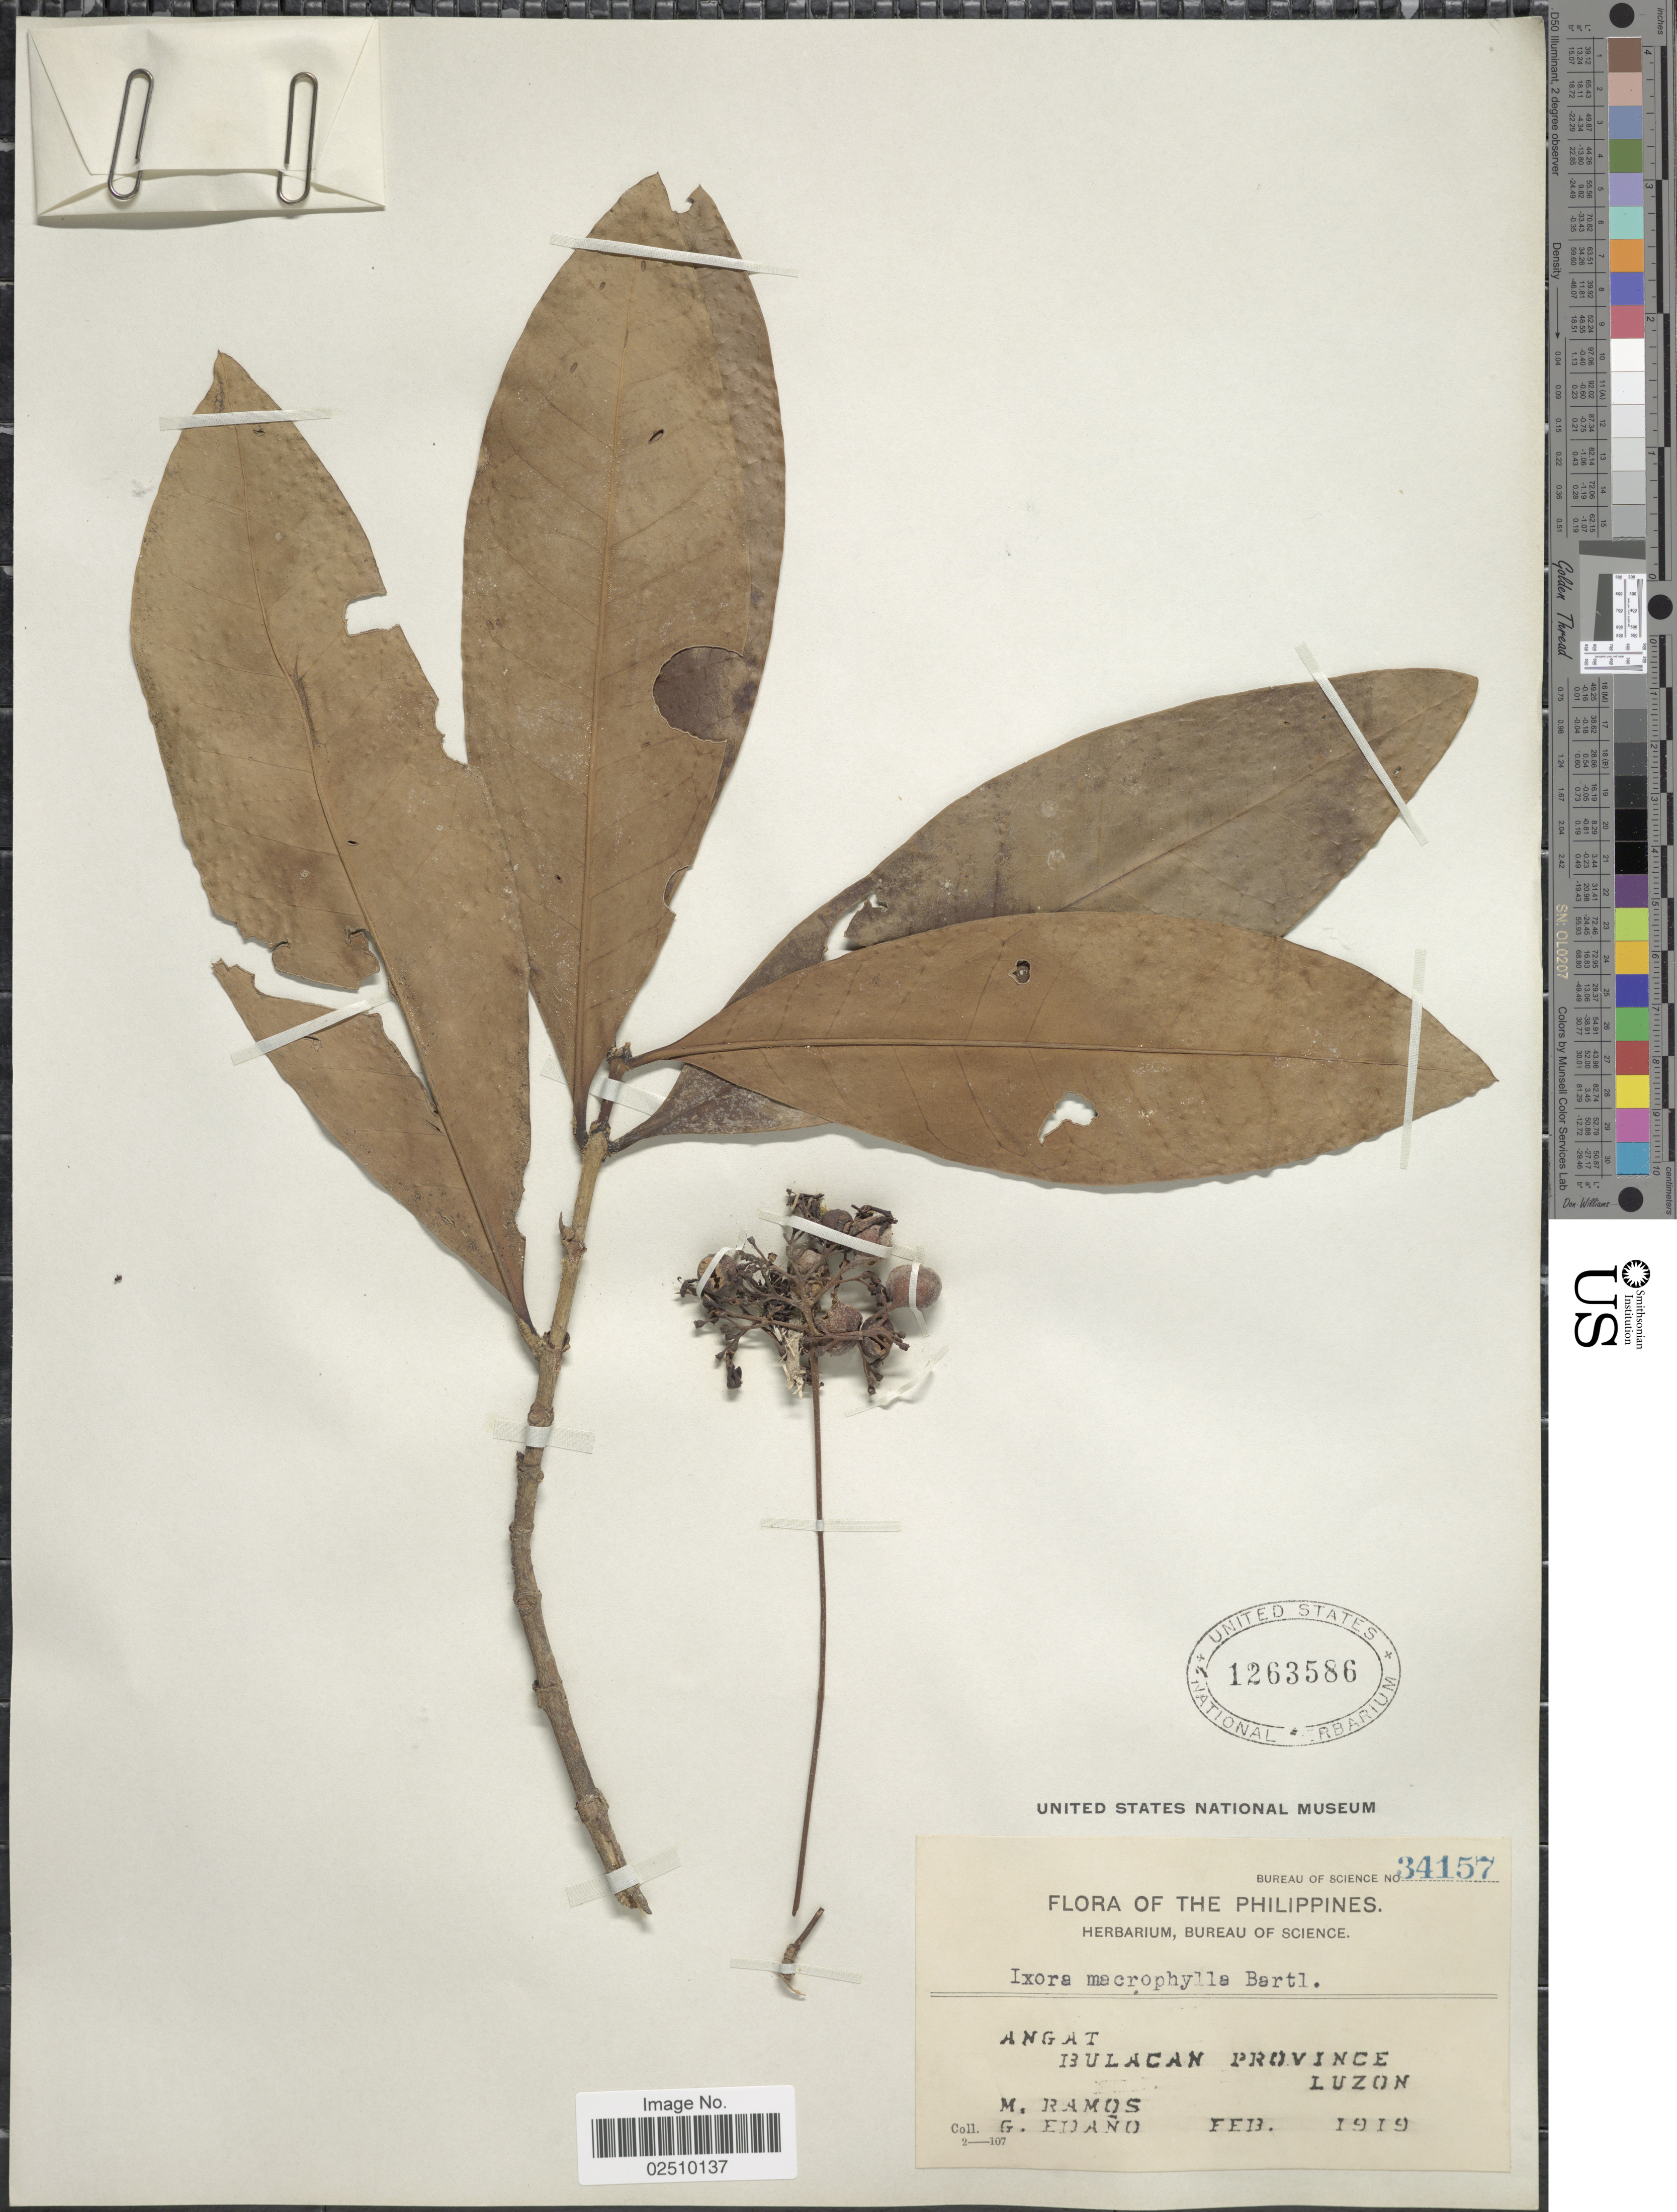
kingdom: Plantae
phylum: Tracheophyta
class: Magnoliopsida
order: Gentianales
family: Rubiaceae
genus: Ixora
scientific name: Ixora macrophylla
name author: Bartl. ex DC.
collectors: M. Ramos & G. Edaño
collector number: Bureau of Science 34157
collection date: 1919-02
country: Philippines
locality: Angat, Bulacan Province Luzon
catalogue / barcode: US 1263586